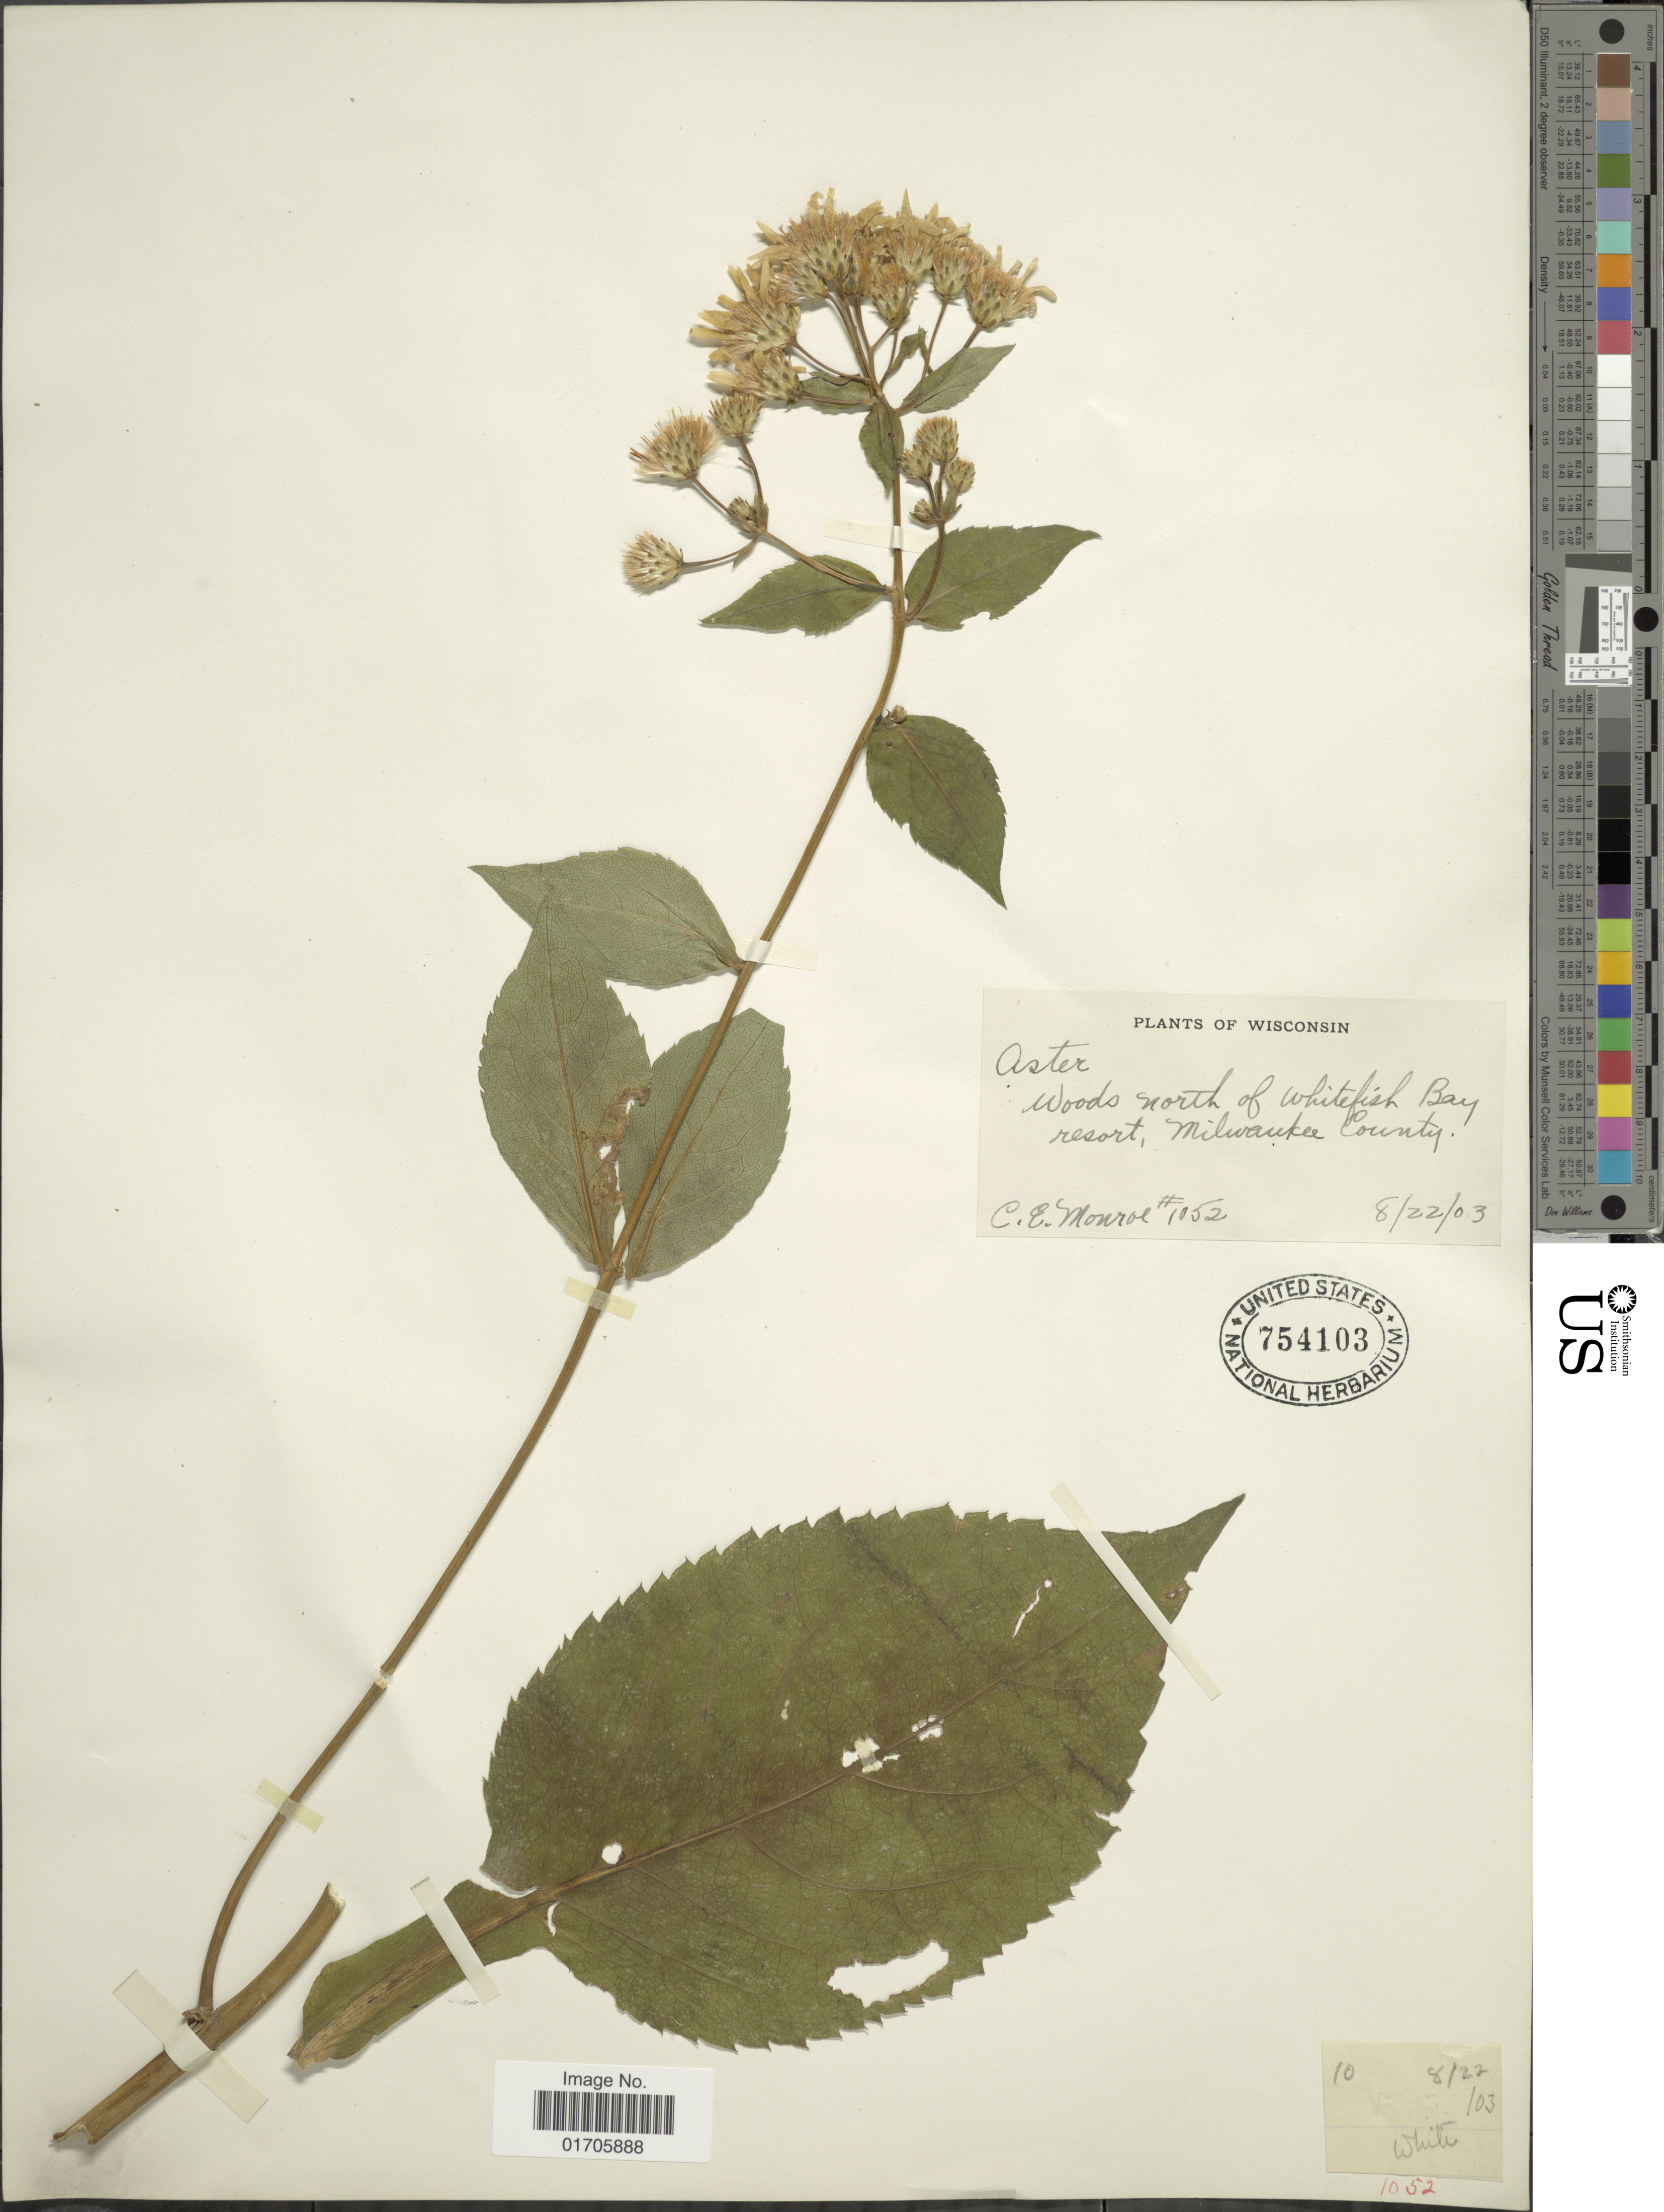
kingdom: Plantae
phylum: Tracheophyta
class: Magnoliopsida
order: Asterales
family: Asteraceae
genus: Eurybia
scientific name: Eurybia macrophylla var. pinguifolia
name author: (E.S. Burgess) G. Wilh. & Rericha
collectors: C. Monroe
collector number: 1052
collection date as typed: Transcribed d/m/y: 22/8/3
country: United States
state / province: Wisconsin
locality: Wisconsin. Woods north of Whitefish Bay resort, Milwaukee County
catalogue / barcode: US 754103